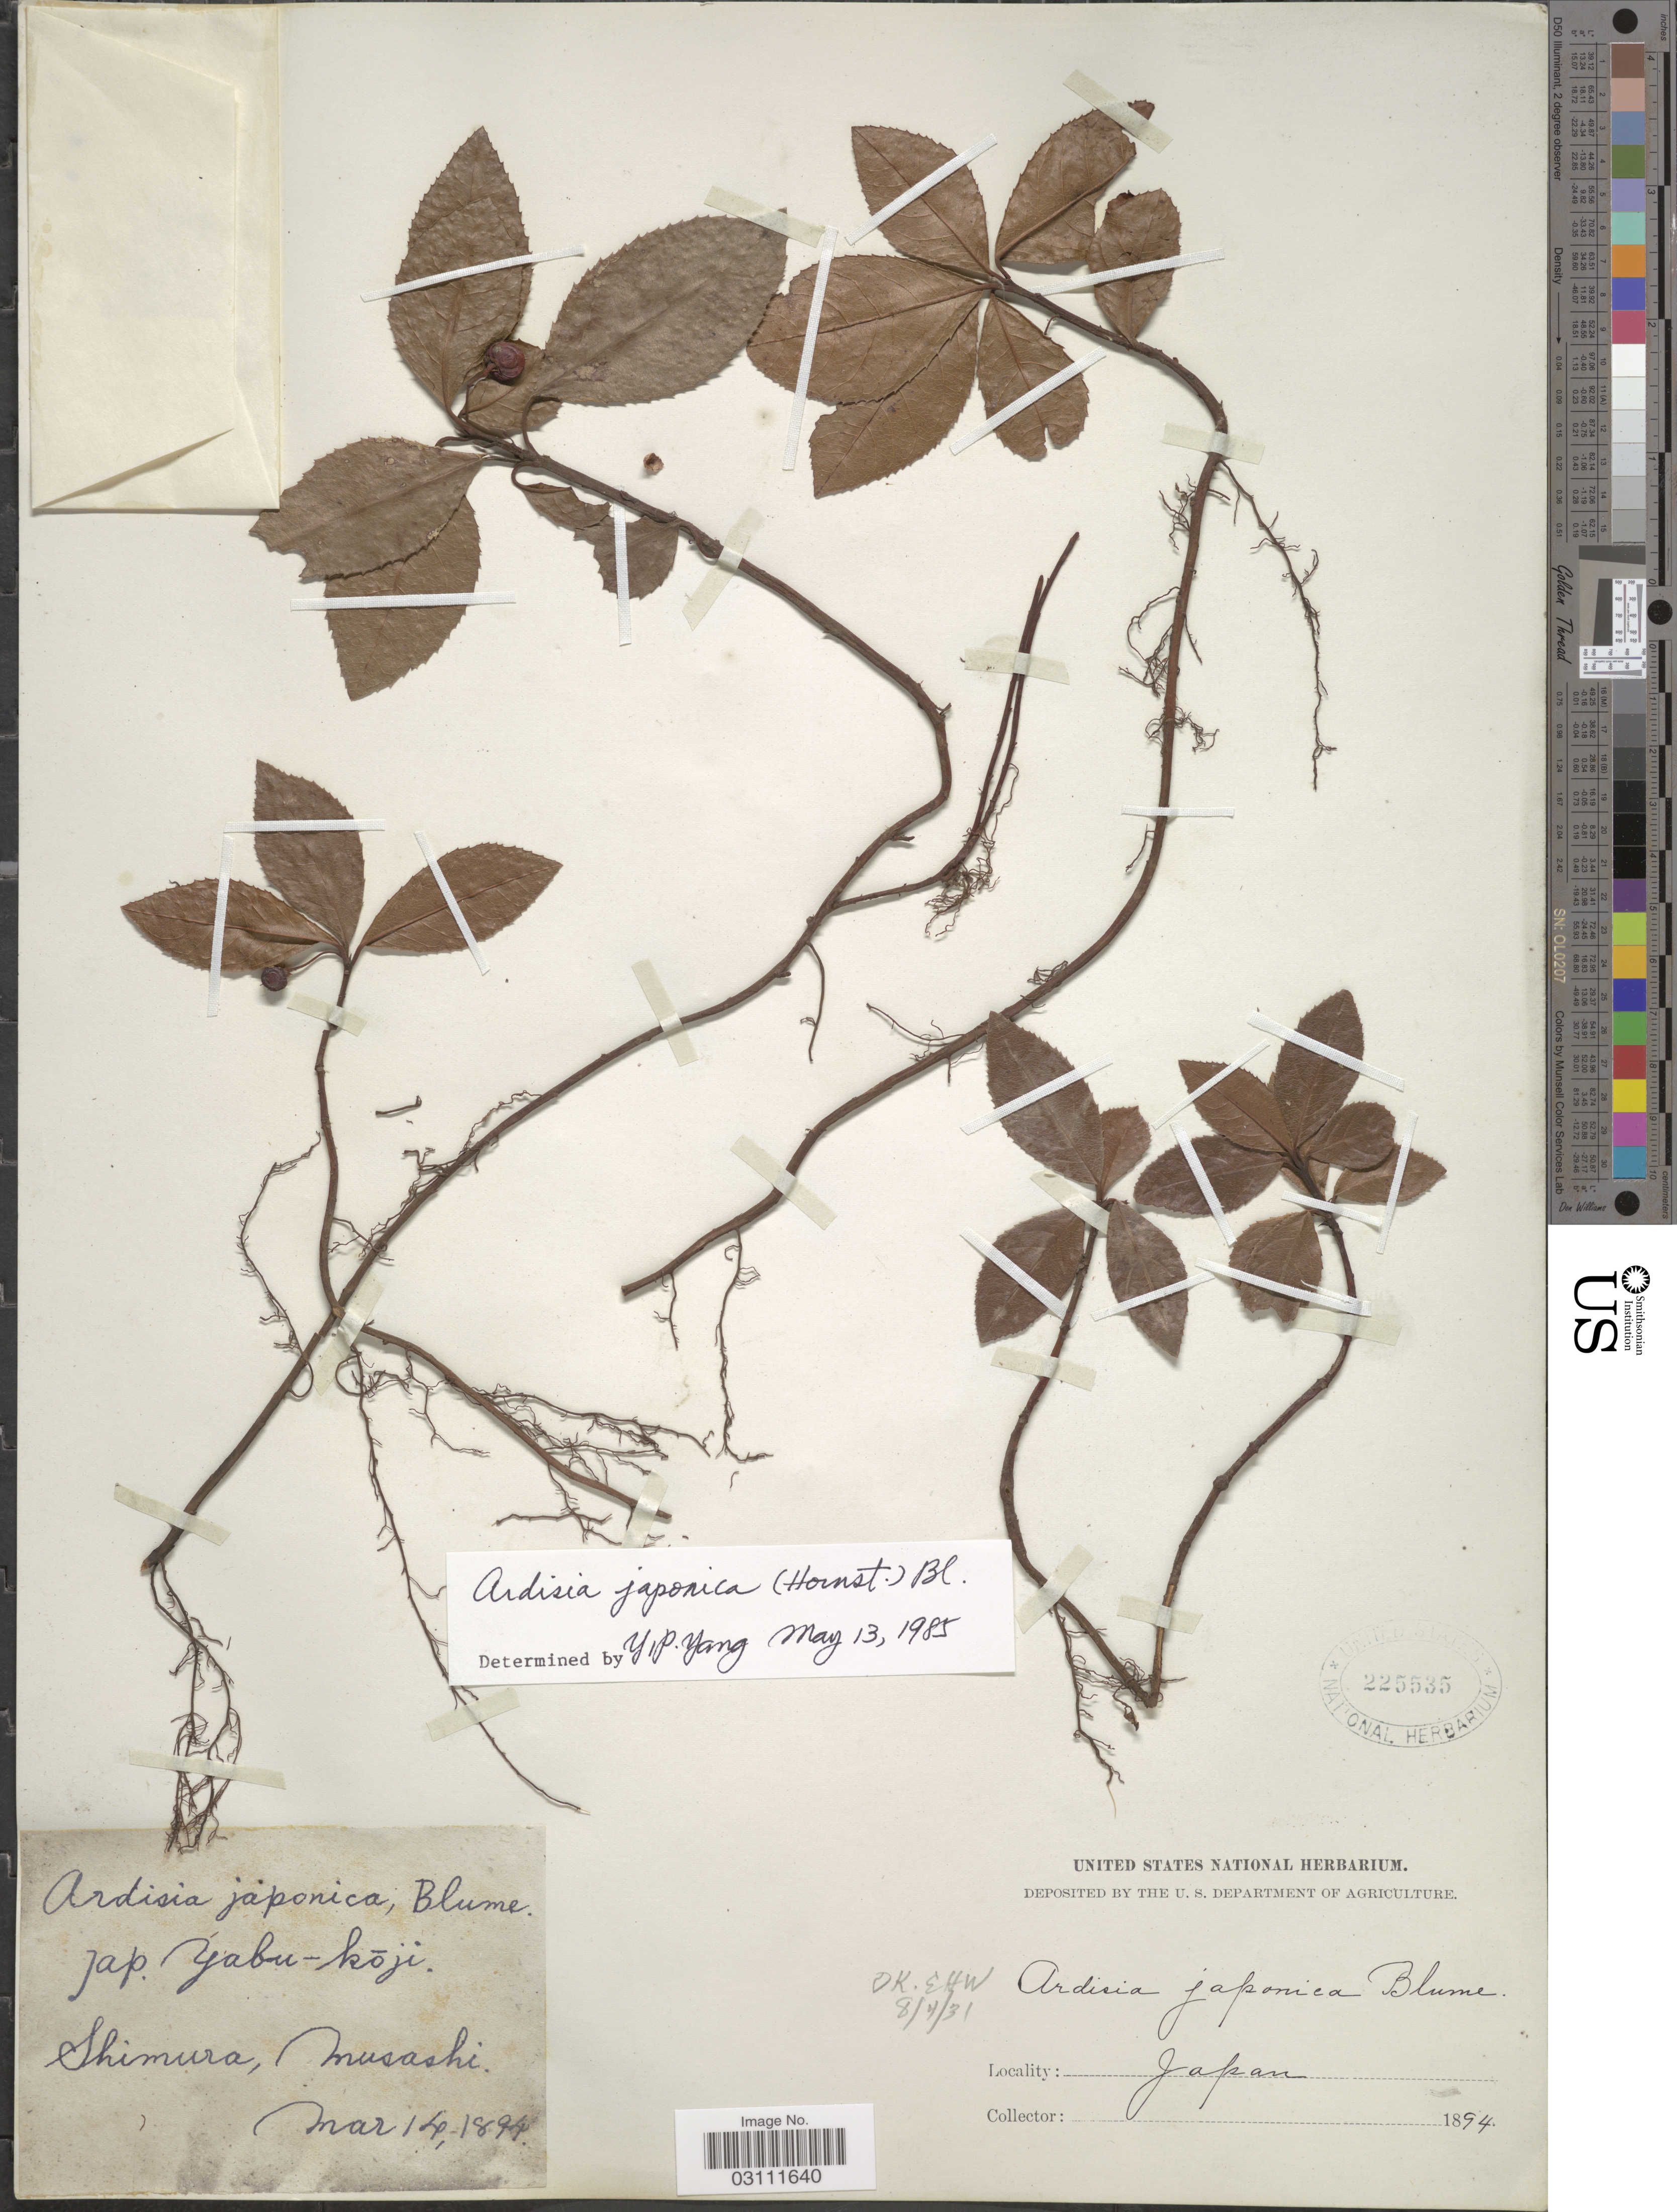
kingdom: Plantae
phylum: Tracheophyta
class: Magnoliopsida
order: Ericales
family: Primulaceae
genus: Ardisia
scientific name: Ardisia japonica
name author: (Thunb.) Blume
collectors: ex herb. United States National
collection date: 1894-03-14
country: Japan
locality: Shimura, Musashi.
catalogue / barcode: US 225535